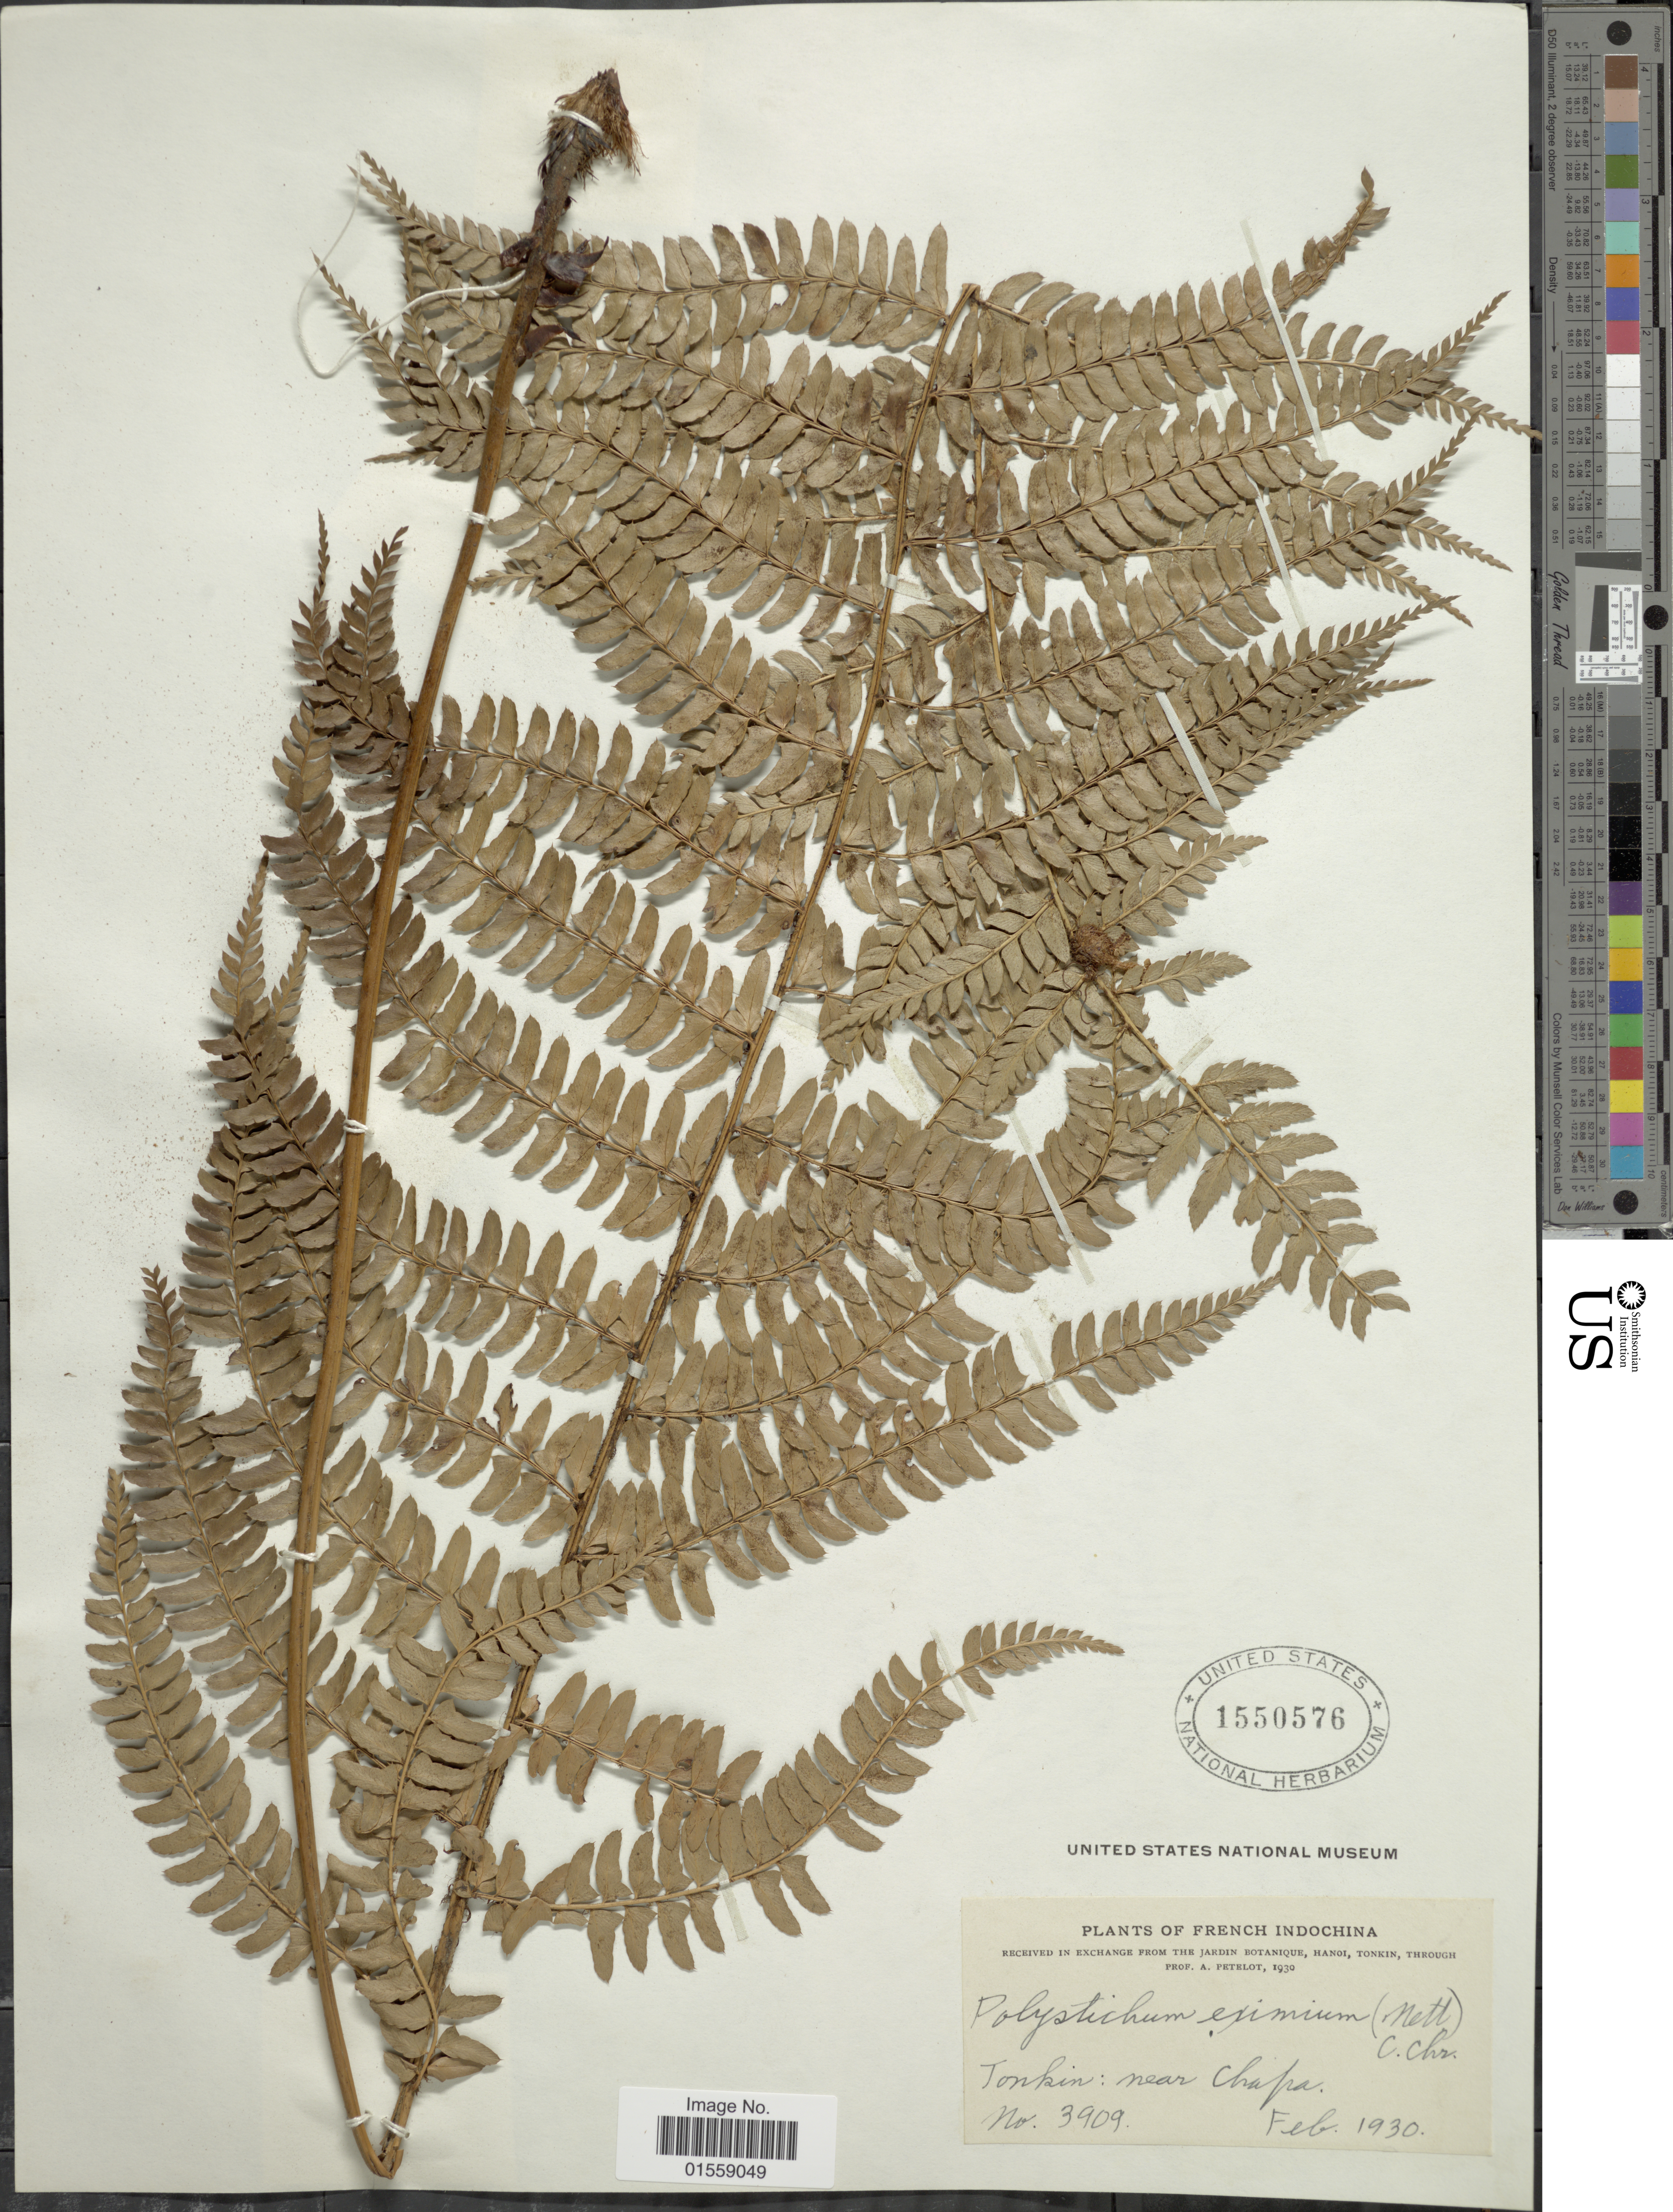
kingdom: Plantae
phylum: Tracheophyta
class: Polypodiopsida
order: Polypodiales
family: Dryopteridaceae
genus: Polystichum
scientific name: Polystichum eximium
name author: (Mett. ex Kuhn) C. Chr.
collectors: A. Petelot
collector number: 3909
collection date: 1930-02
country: Vietnam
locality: French Indochina, Tonkin: near Chapa.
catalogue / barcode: US 1550576